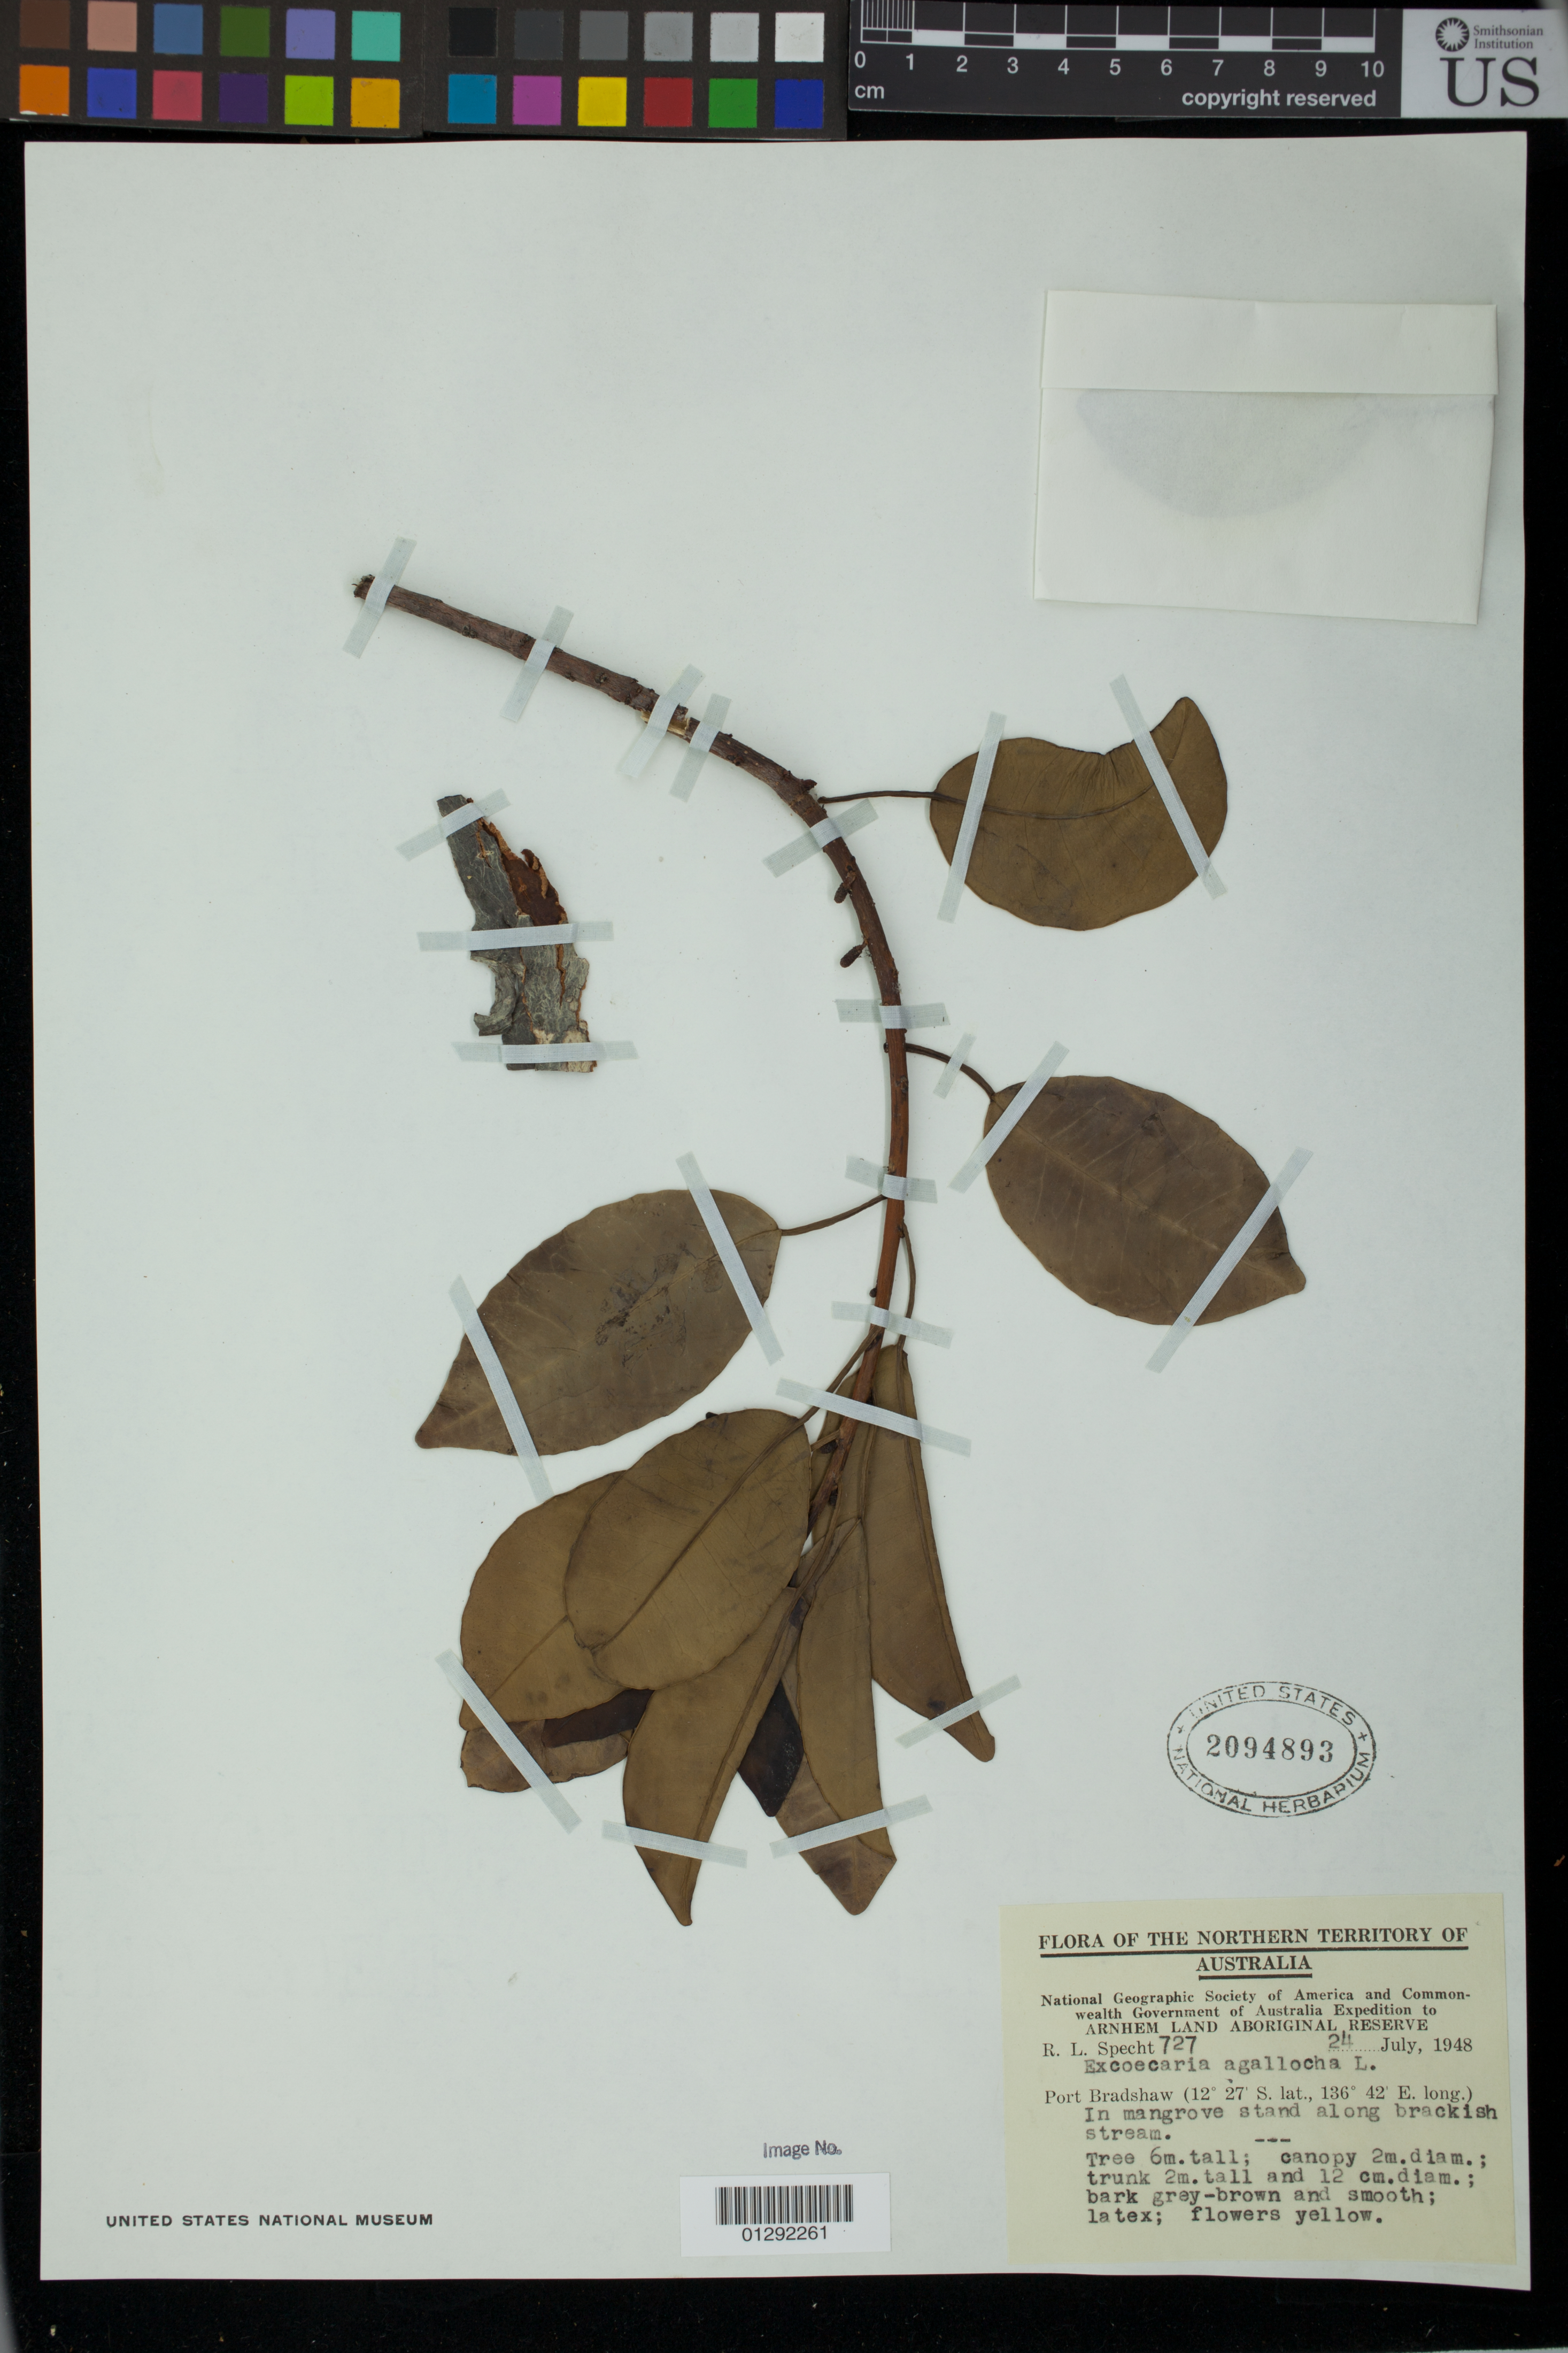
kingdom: Plantae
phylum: Tracheophyta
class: Magnoliopsida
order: Malpighiales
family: Euphorbiaceae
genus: Excoecaria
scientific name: Excoecaria agallocha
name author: L.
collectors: R. L. Specht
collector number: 727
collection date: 1948-07-24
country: Australia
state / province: Northern Territory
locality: Port Bradshaw.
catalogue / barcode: US 2094893